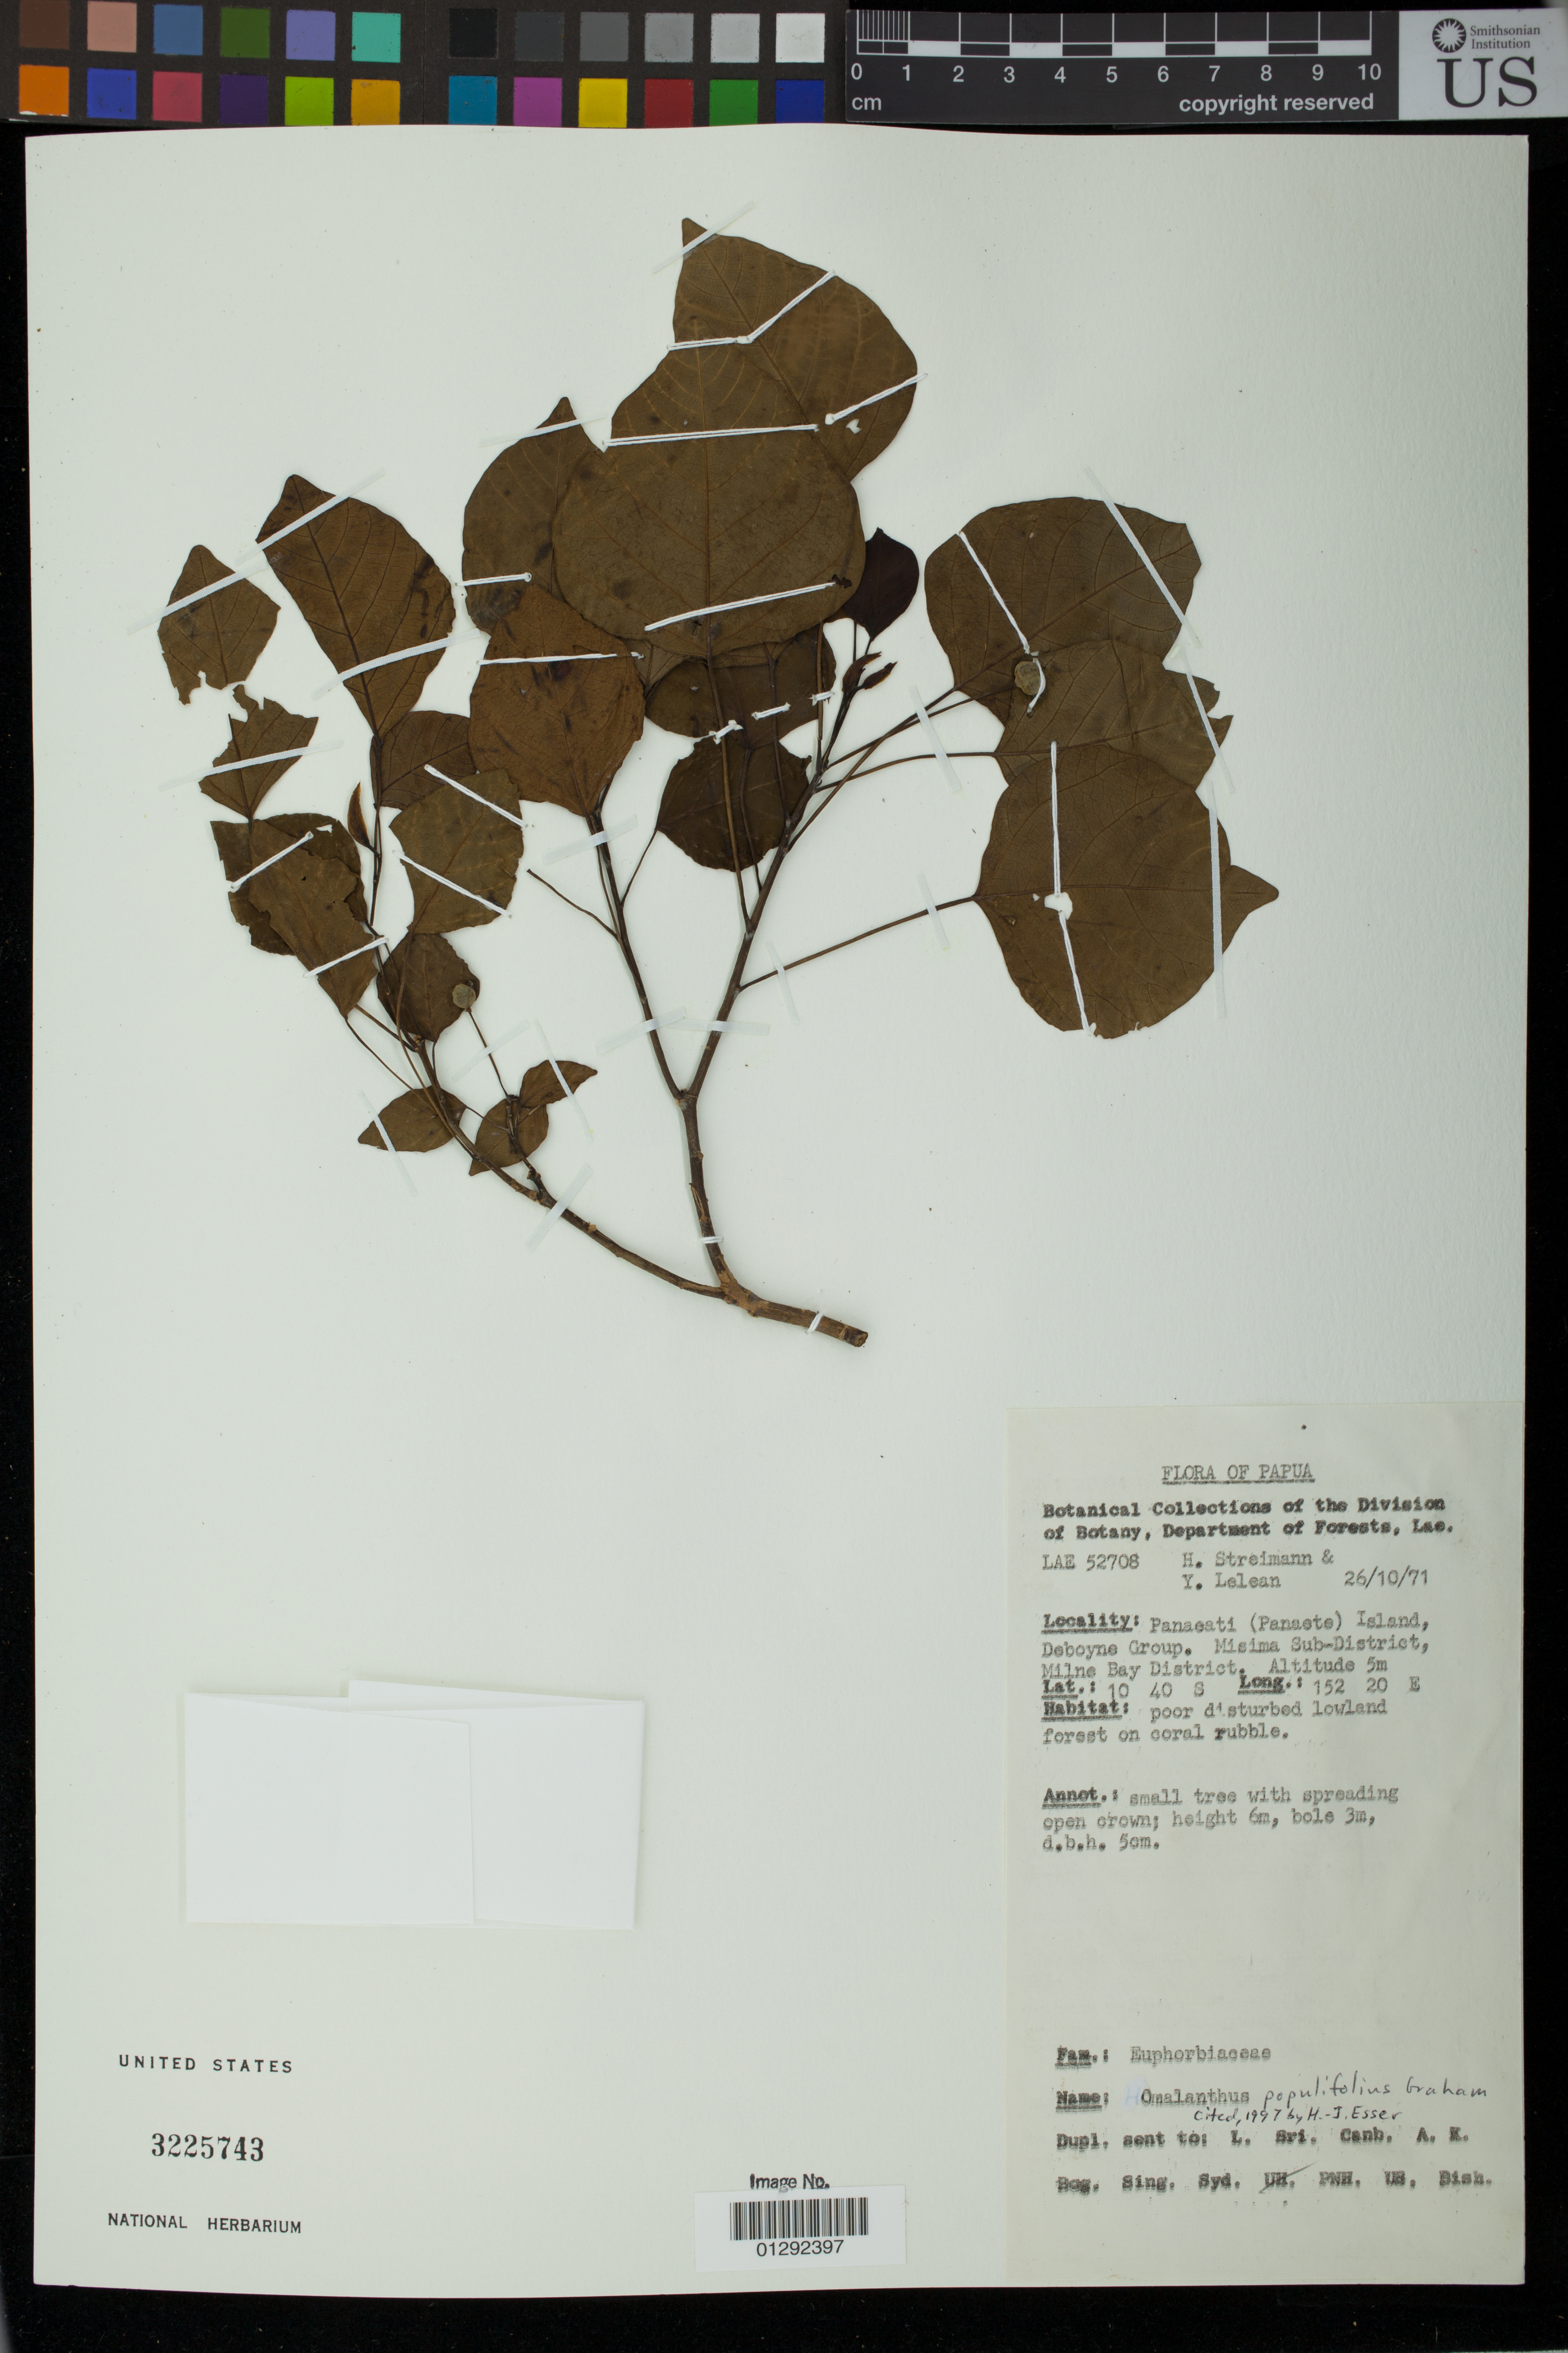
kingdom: Plantae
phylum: Tracheophyta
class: Magnoliopsida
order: Malpighiales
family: Euphorbiaceae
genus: Homalanthus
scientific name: Homalanthus populifolius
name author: Graham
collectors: H. Streimann & Y. Lelean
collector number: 52708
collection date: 1971-10-26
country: Papua New Guinea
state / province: Milne Bay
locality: Panaeati (Panaete) Island, Deboyne Group. Misima Sub-District, Milne Bay District.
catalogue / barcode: US 3225743